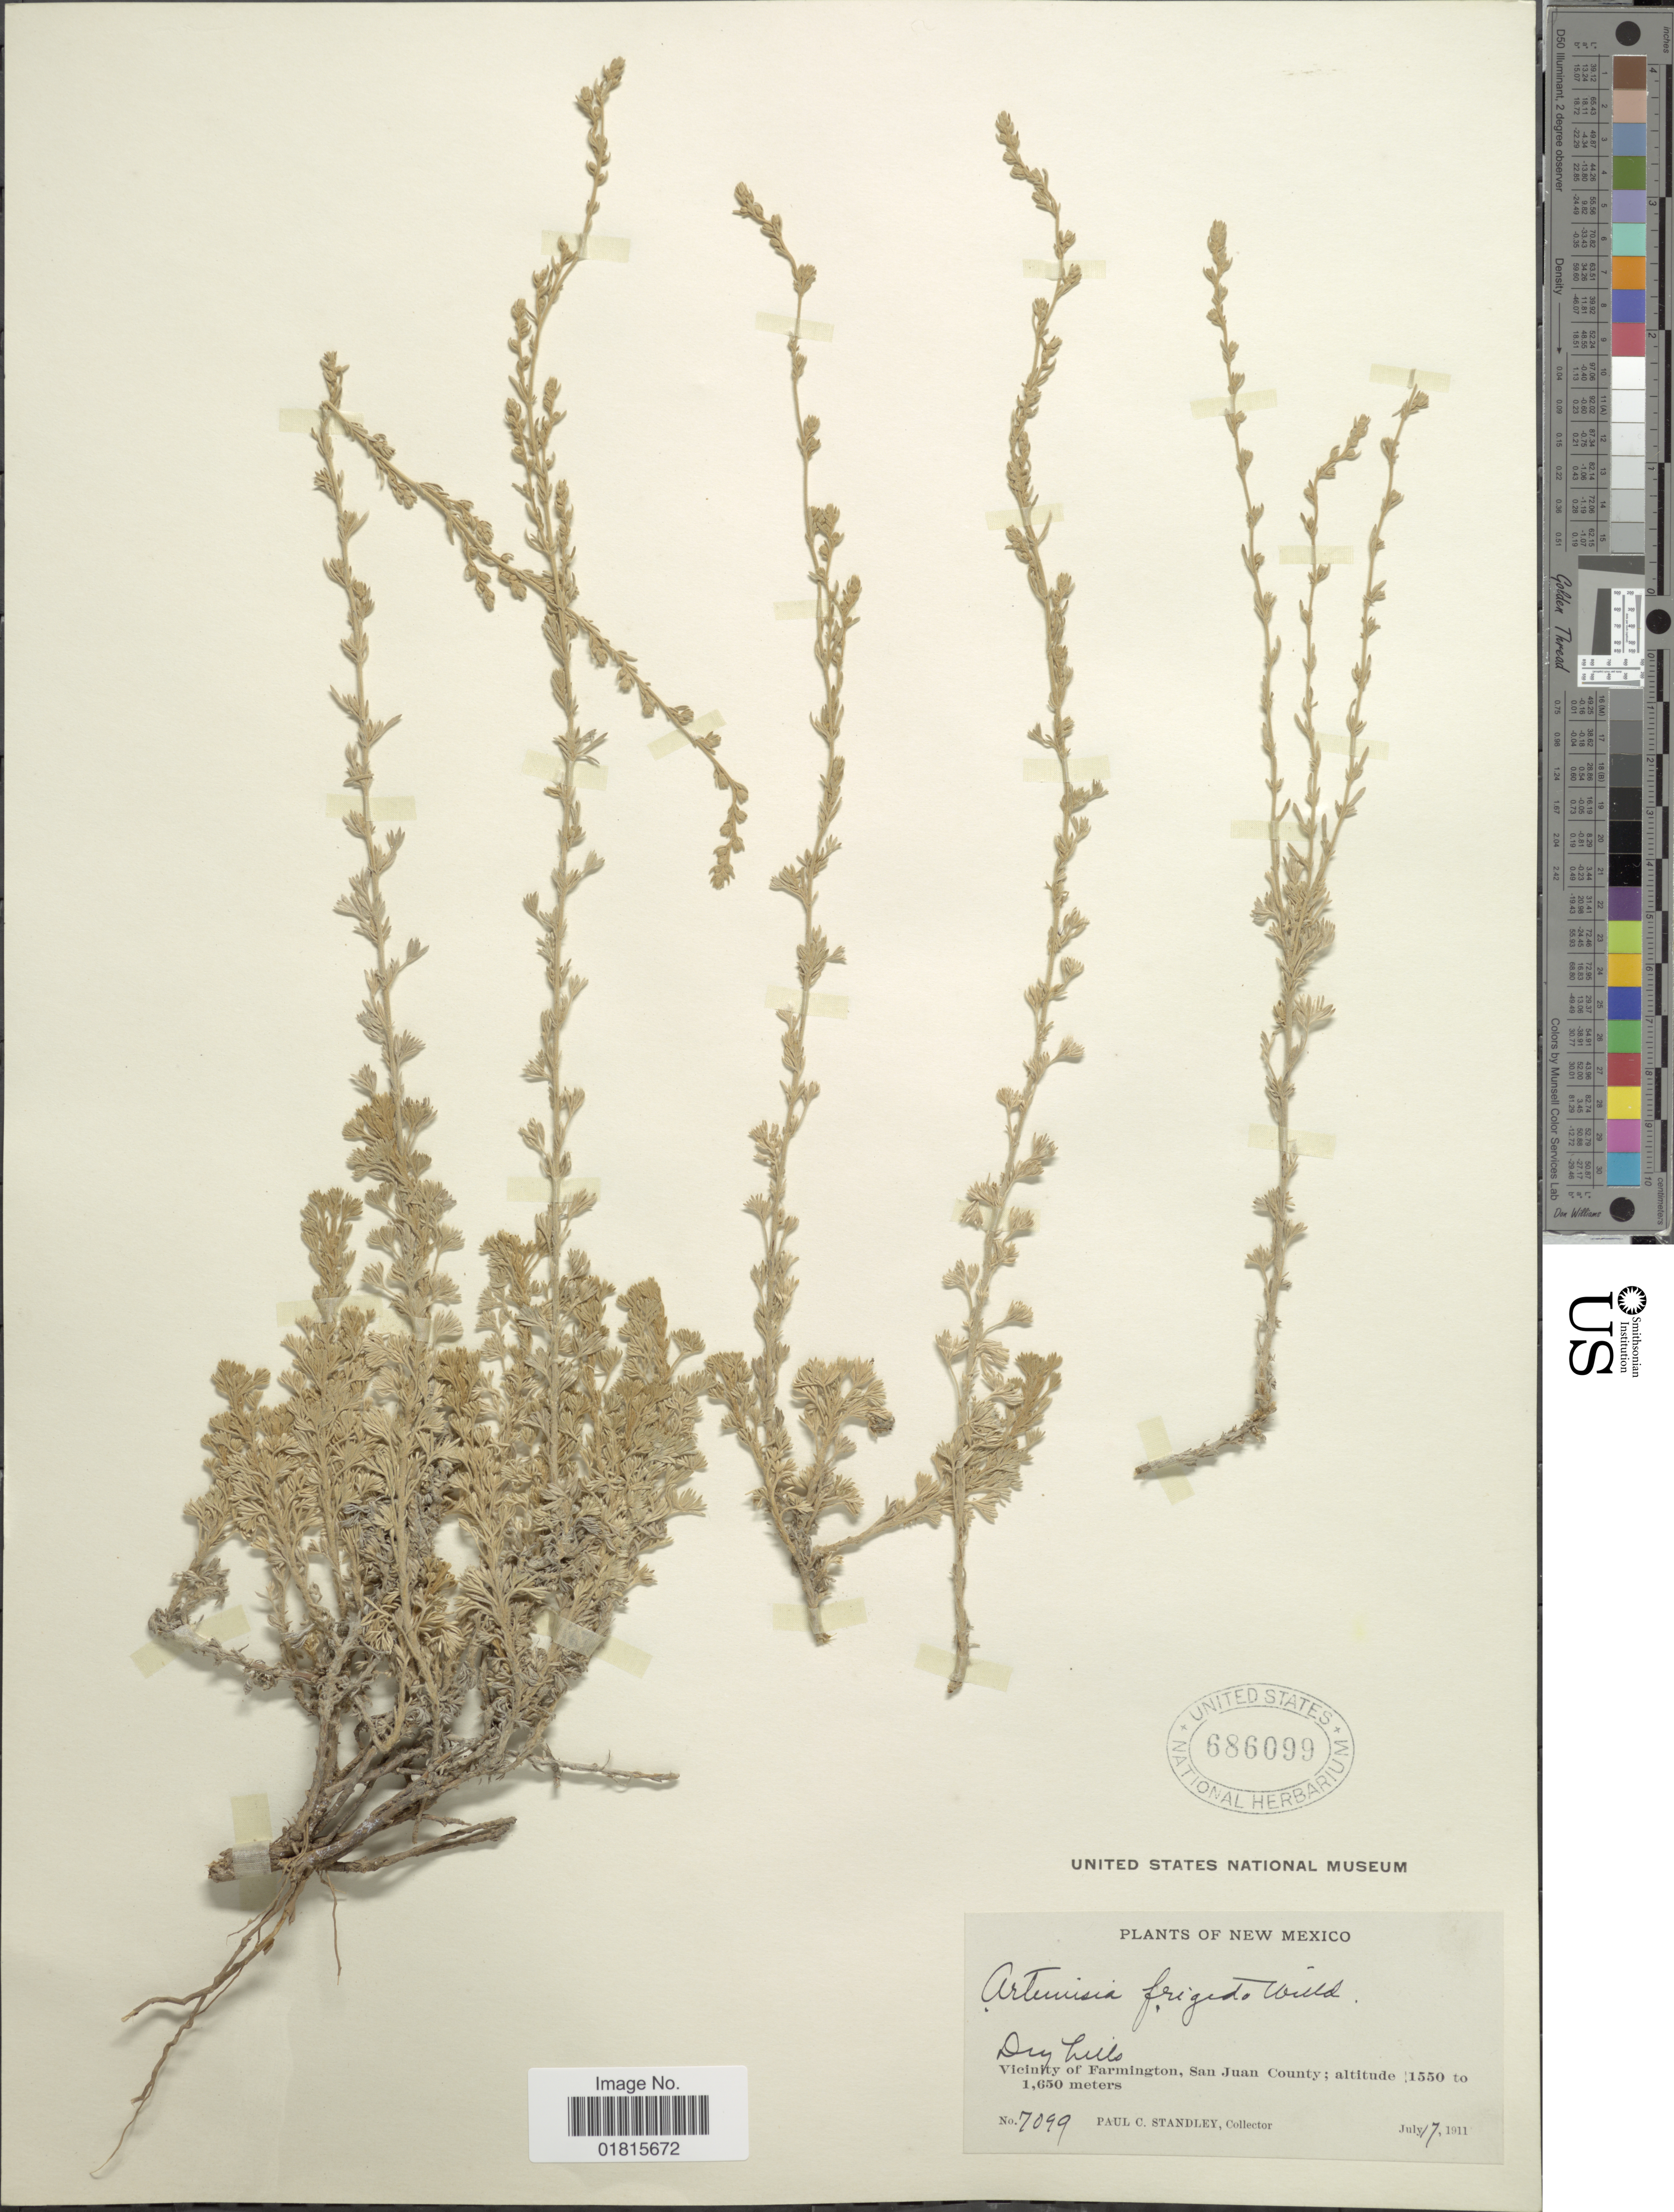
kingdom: Plantae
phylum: Tracheophyta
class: Magnoliopsida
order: Asterales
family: Asteraceae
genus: Artemisia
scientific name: Artemisia frigida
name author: Willd.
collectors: P. C. Standley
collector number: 7099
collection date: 1911-07-17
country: United States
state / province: New Mexico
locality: Vicinity of Farmington, San Juan County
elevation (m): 1550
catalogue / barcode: US 686099